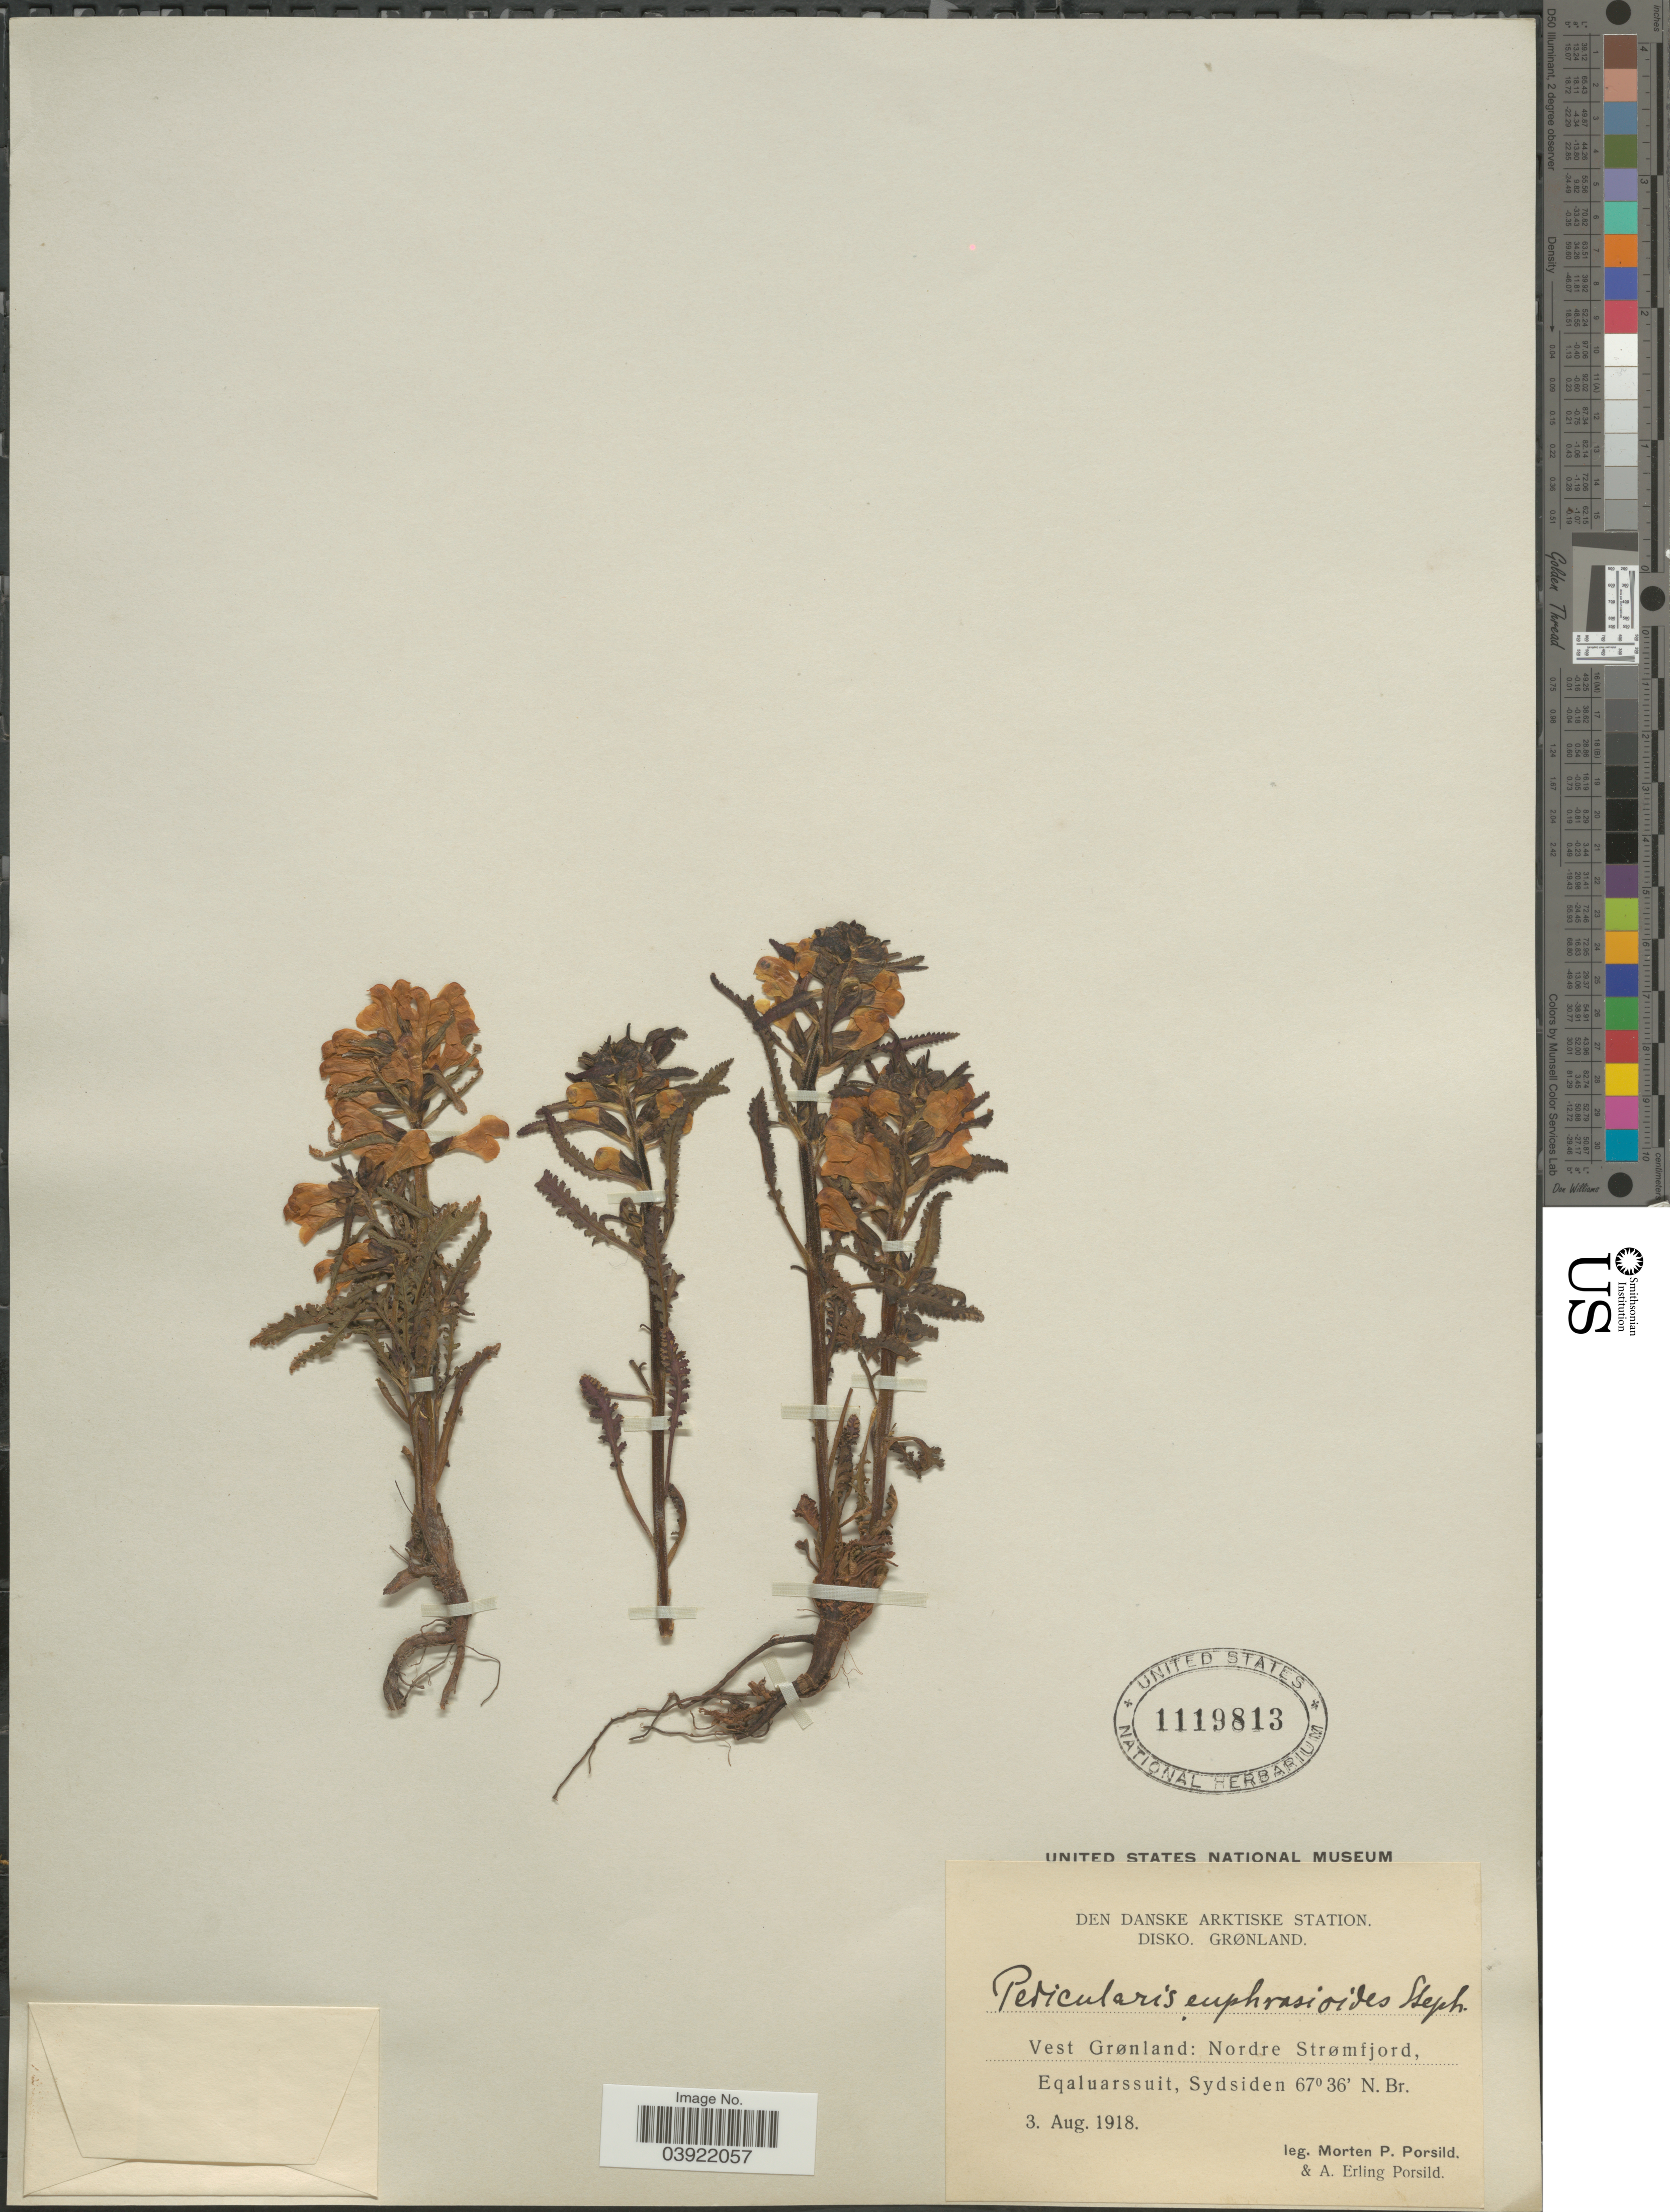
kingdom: Plantae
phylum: Tracheophyta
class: Magnoliopsida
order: Lamiales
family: Orobanchaceae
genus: Pedicularis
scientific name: Pedicularis euphrasioides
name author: Stephan ex Willd.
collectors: M. P. Porsild & A. E. Porsild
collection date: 1918-08-03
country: Greenland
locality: Den Danske Arktiske Station. Disko, Grønland. Vest Grønland: Nordre Strømfjord, Eqaluarssuit, Sydsiden.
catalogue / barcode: US 1119813